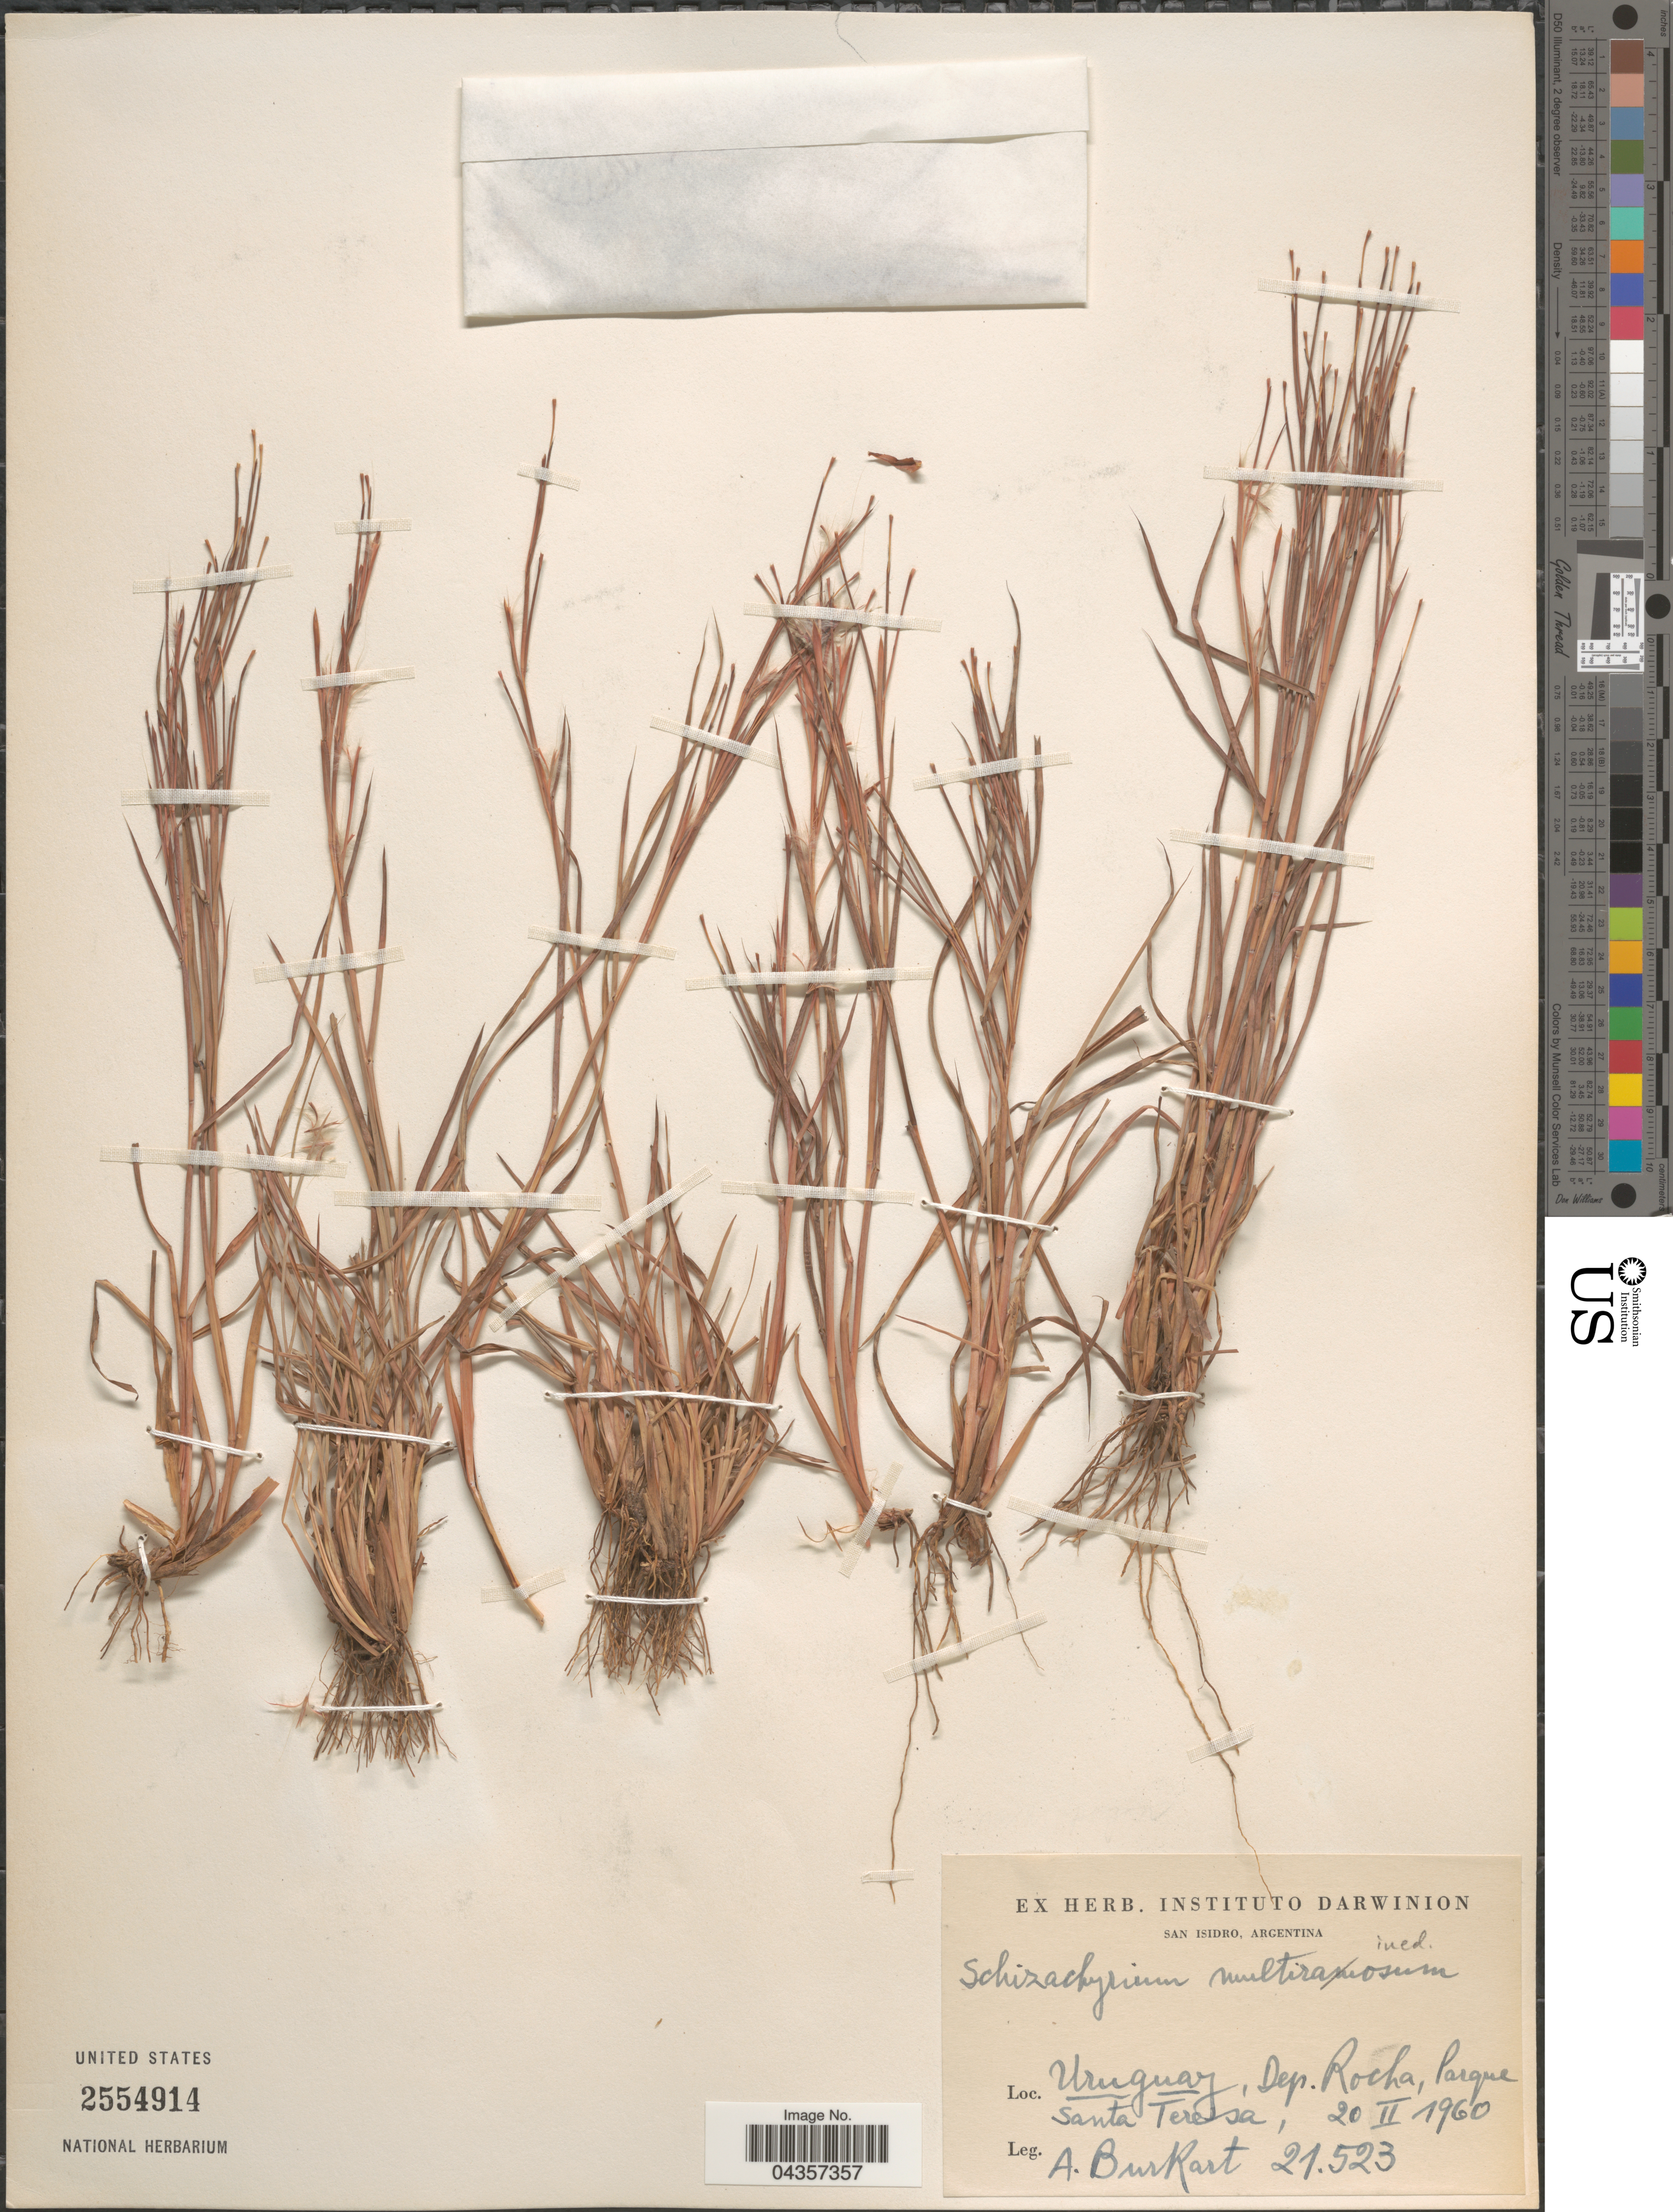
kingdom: Plantae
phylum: Tracheophyta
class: Liliopsida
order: Poales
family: Poaceae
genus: Schizachyrium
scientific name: Schizachyrium sp.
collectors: A. E. Burkart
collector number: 21523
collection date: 1960-02-20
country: Uruguay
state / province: Rocha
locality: Dep. Rocha, Parque Santa Teresa.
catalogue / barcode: US 2554914